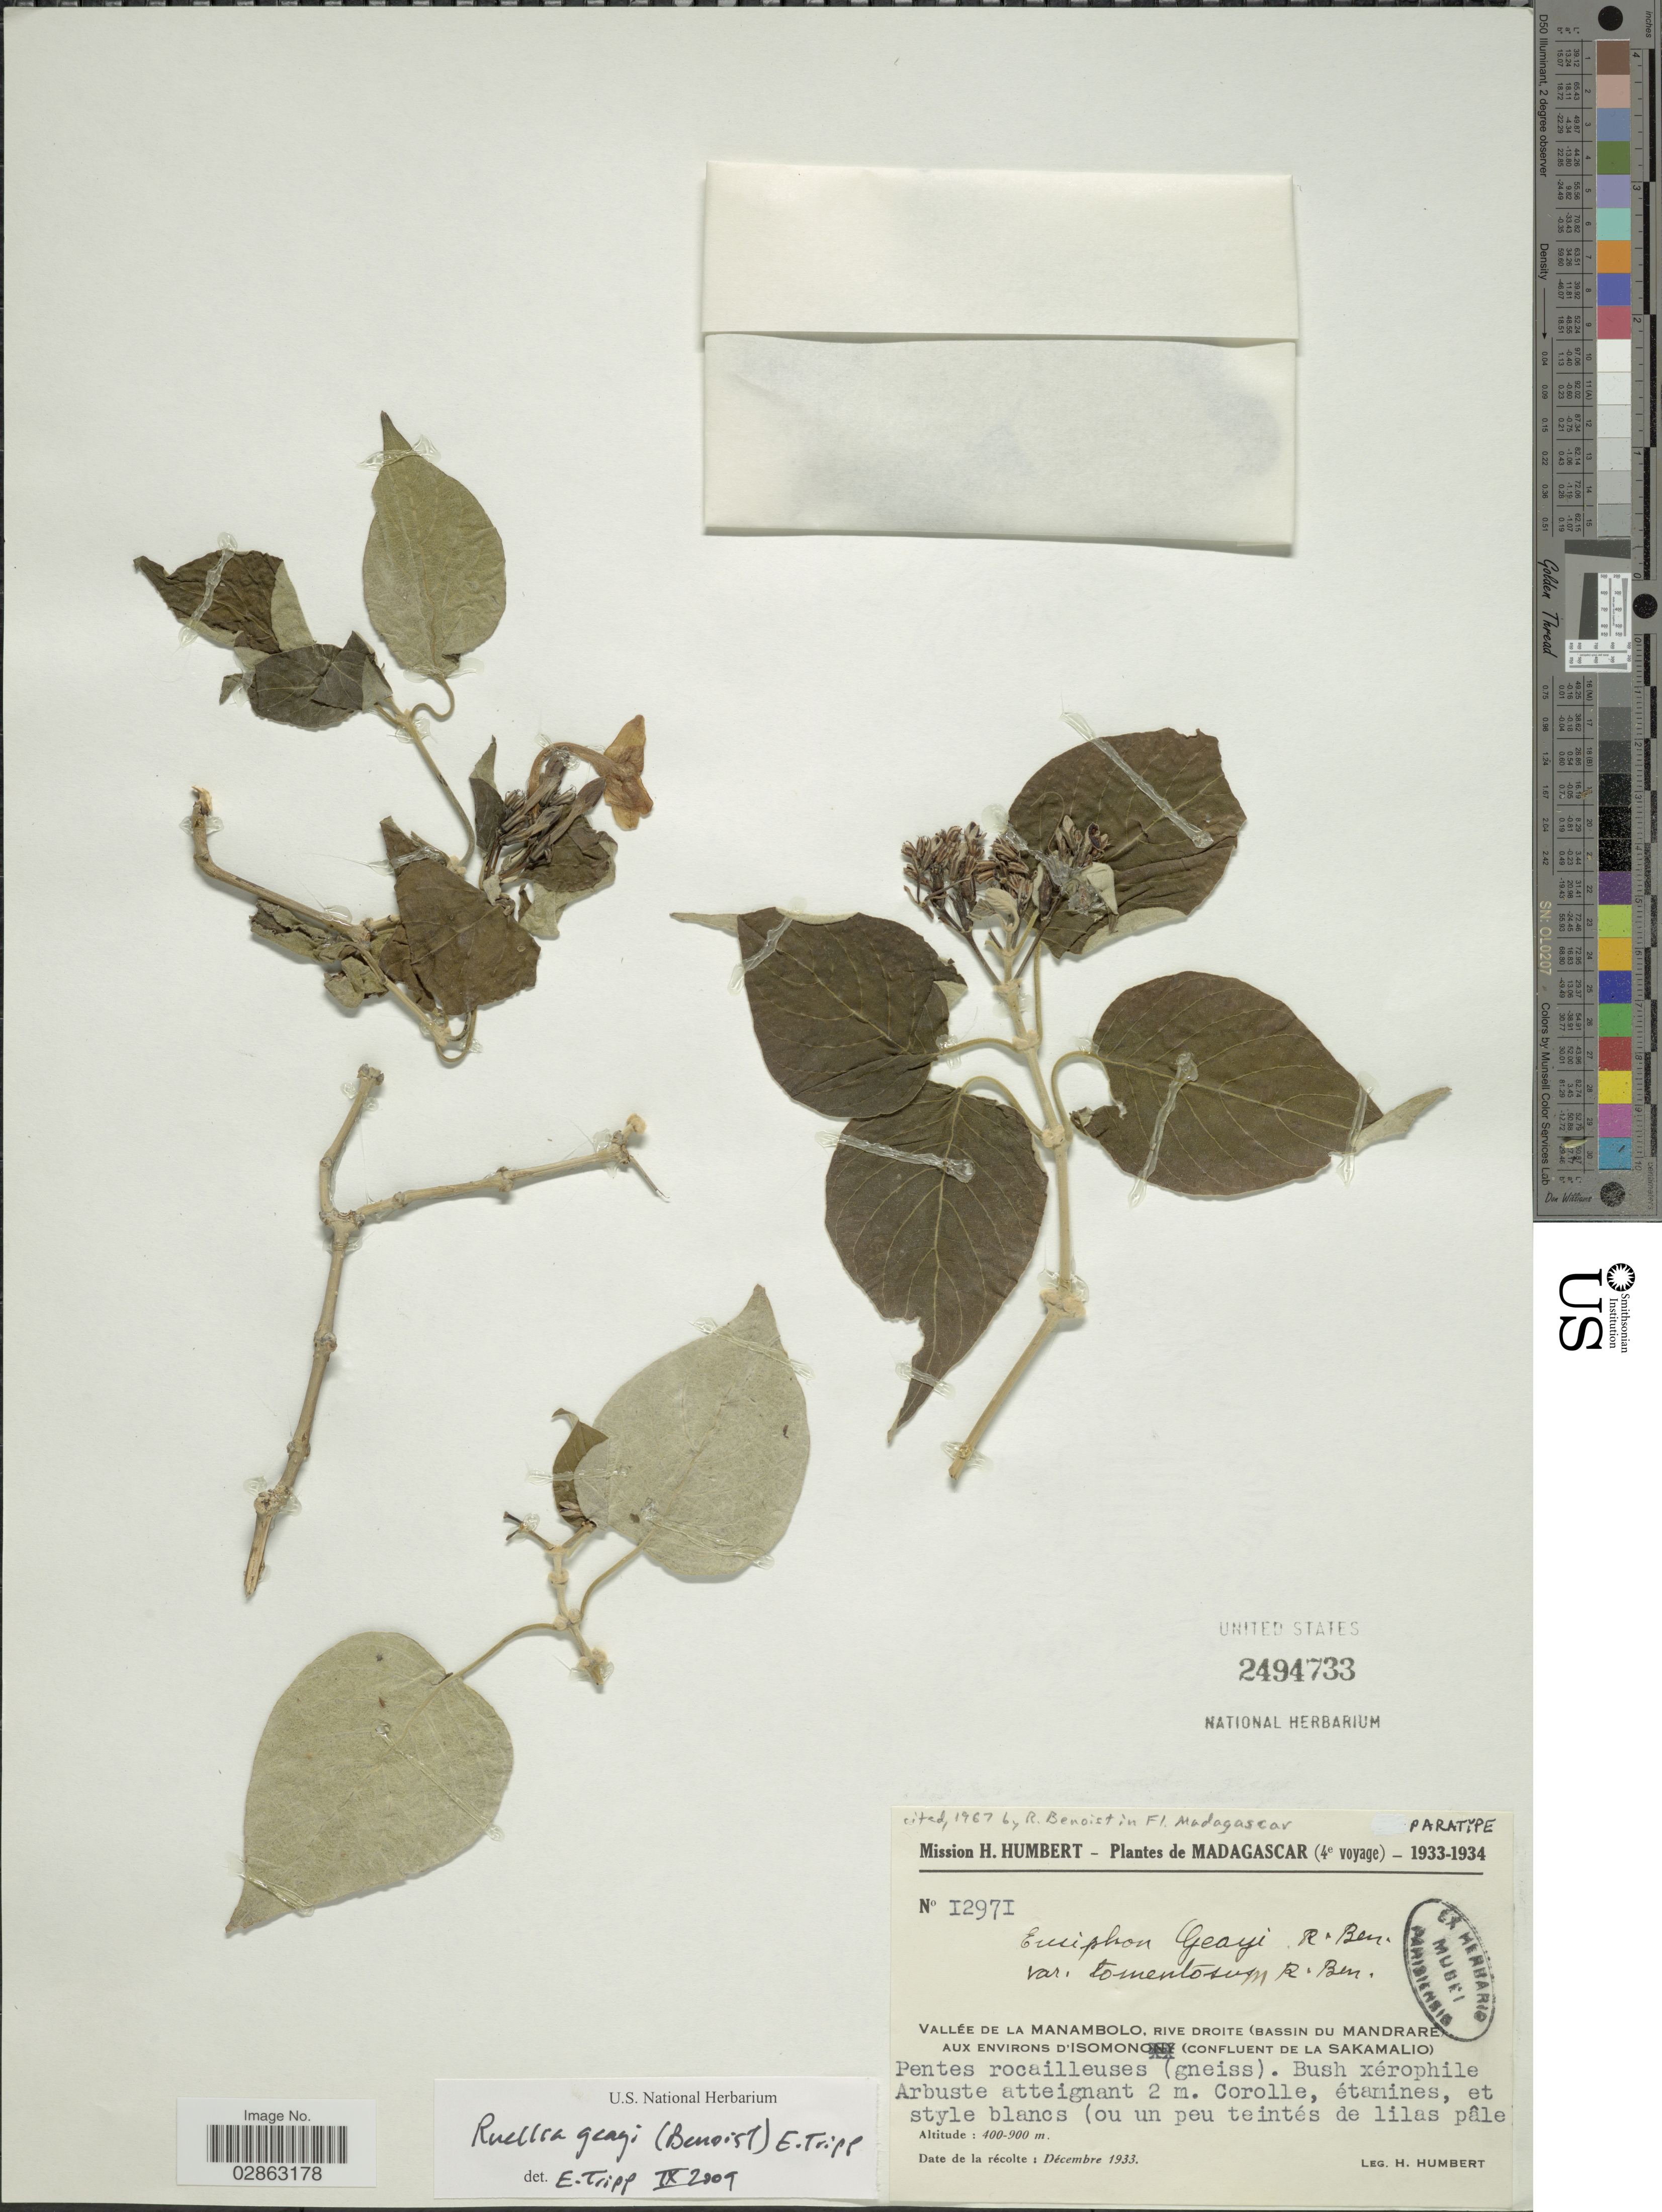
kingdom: Plantae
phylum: Tracheophyta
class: Magnoliopsida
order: Lamiales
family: Acanthaceae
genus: Ruellia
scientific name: Ruellia geayi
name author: (Benoist) E.A. Tripp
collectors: H. Humbert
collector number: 12971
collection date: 1933-12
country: Madagascar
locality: Vallée de la Manambolo, Rive droite (Bassin du Mandrare) aux environs d'Isomono (confluent de la Sakamalio).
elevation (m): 400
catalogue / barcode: US 2494733